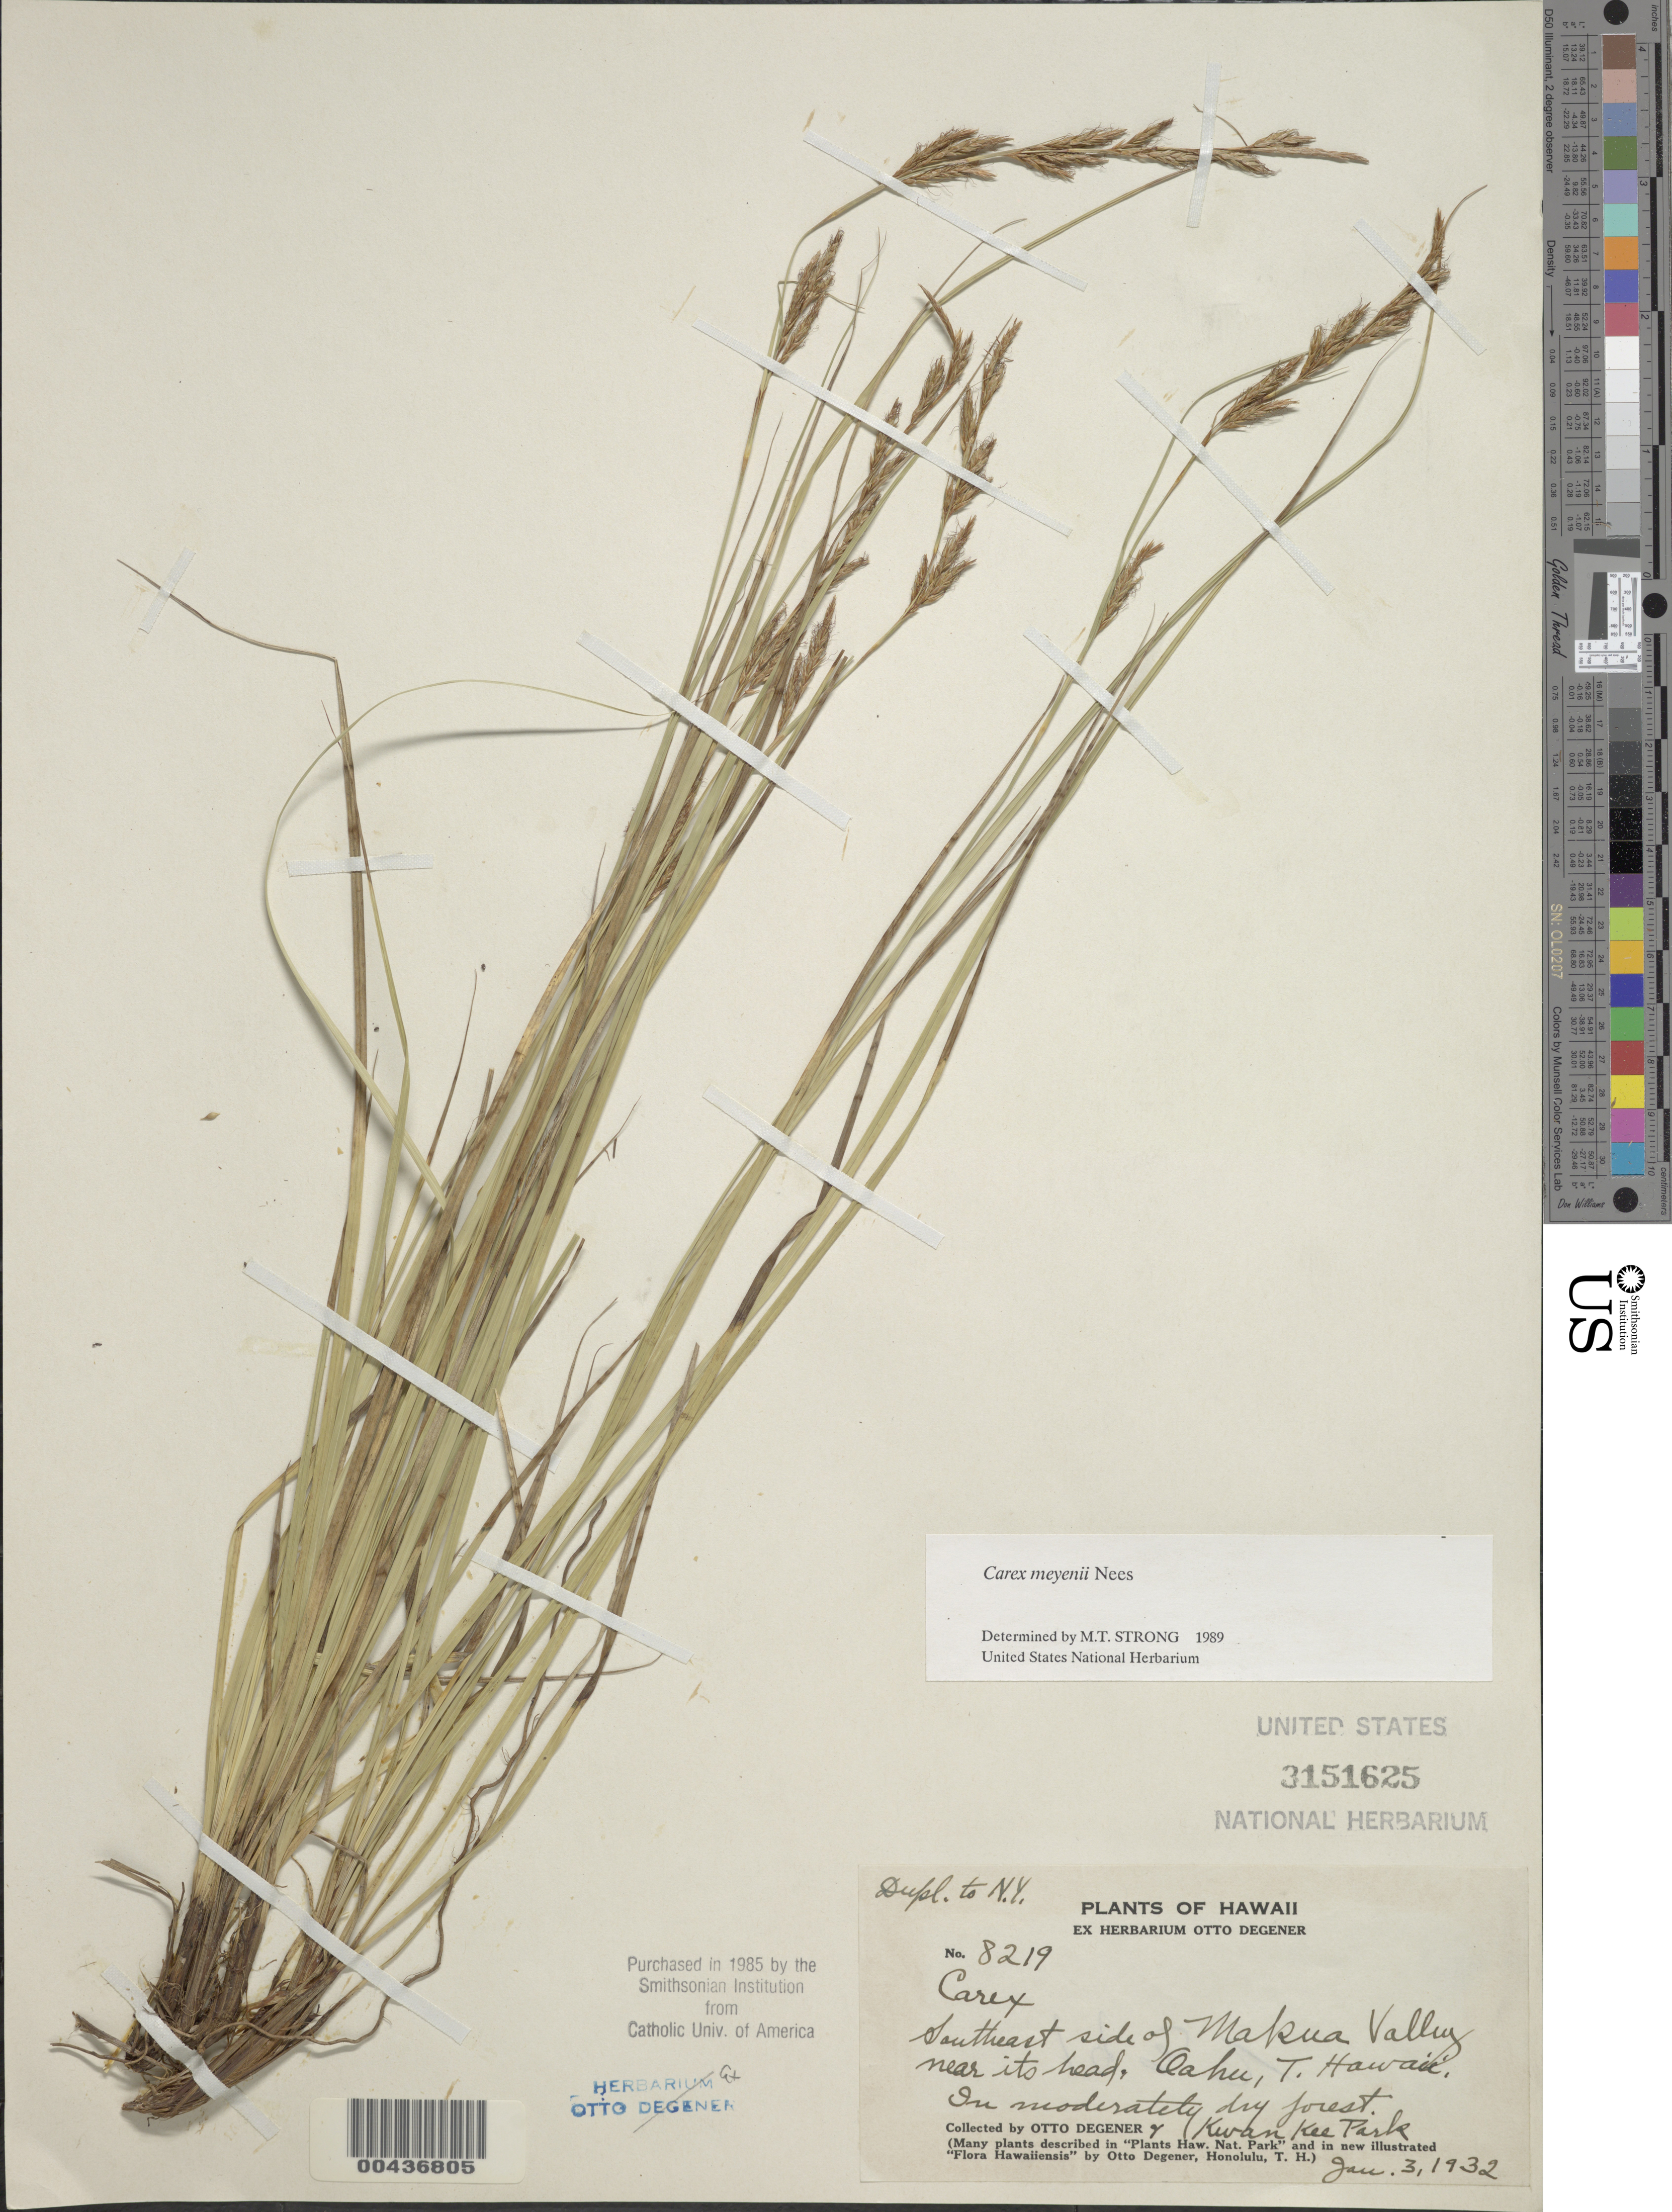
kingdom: Plantae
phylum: Tracheophyta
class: Liliopsida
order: Poales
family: Cyperaceae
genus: Carex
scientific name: Carex meyenii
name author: Nees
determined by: Strong, M. T., (US), Smithsonian Institution - National Museum of Natural History (UNITED STATES)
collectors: O. Degener & K. Park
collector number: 8219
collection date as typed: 3 Jan 1932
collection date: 1932-01-03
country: United States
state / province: Hawaii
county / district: Honolulu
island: Oahu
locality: Southeast side of Makua Valley near its head, Oahu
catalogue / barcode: US 3151625